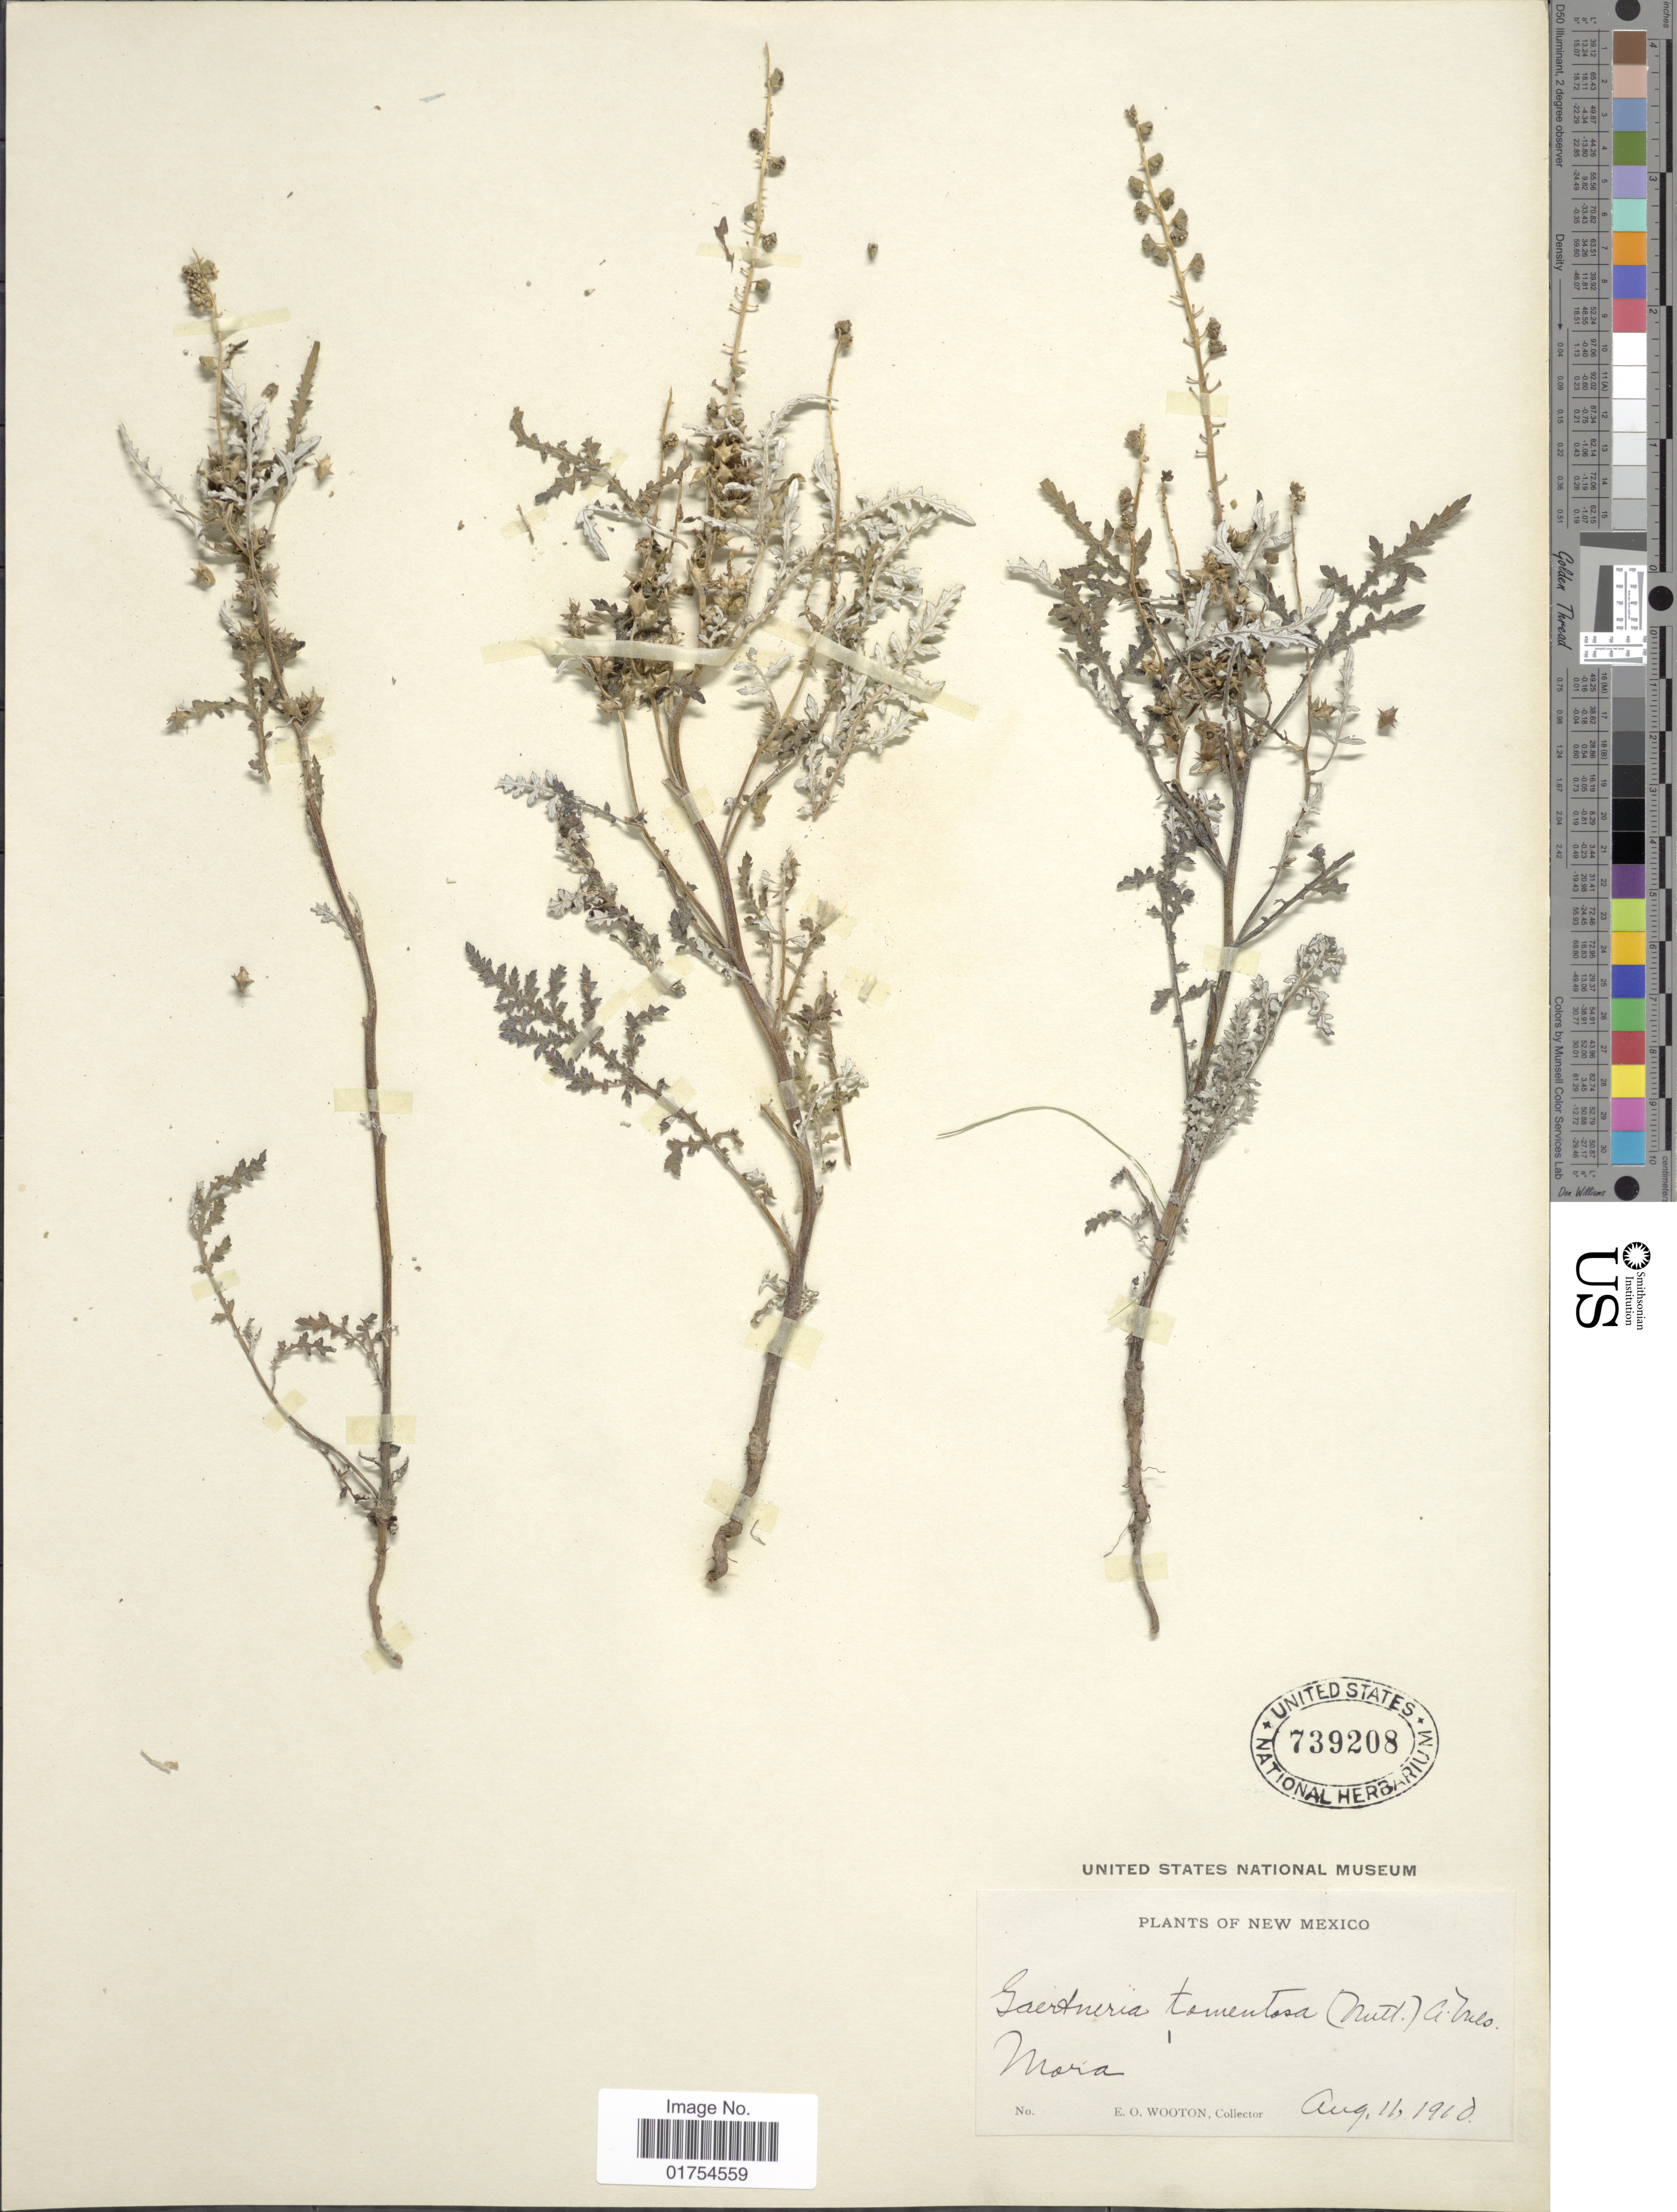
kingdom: Plantae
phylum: Tracheophyta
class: Magnoliopsida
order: Asterales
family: Asteraceae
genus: Franseria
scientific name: Franseria discolor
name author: Nutt.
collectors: E. O. Wooton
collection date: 1910-08-11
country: United States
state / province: New Mexico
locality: Mora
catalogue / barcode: US 739208